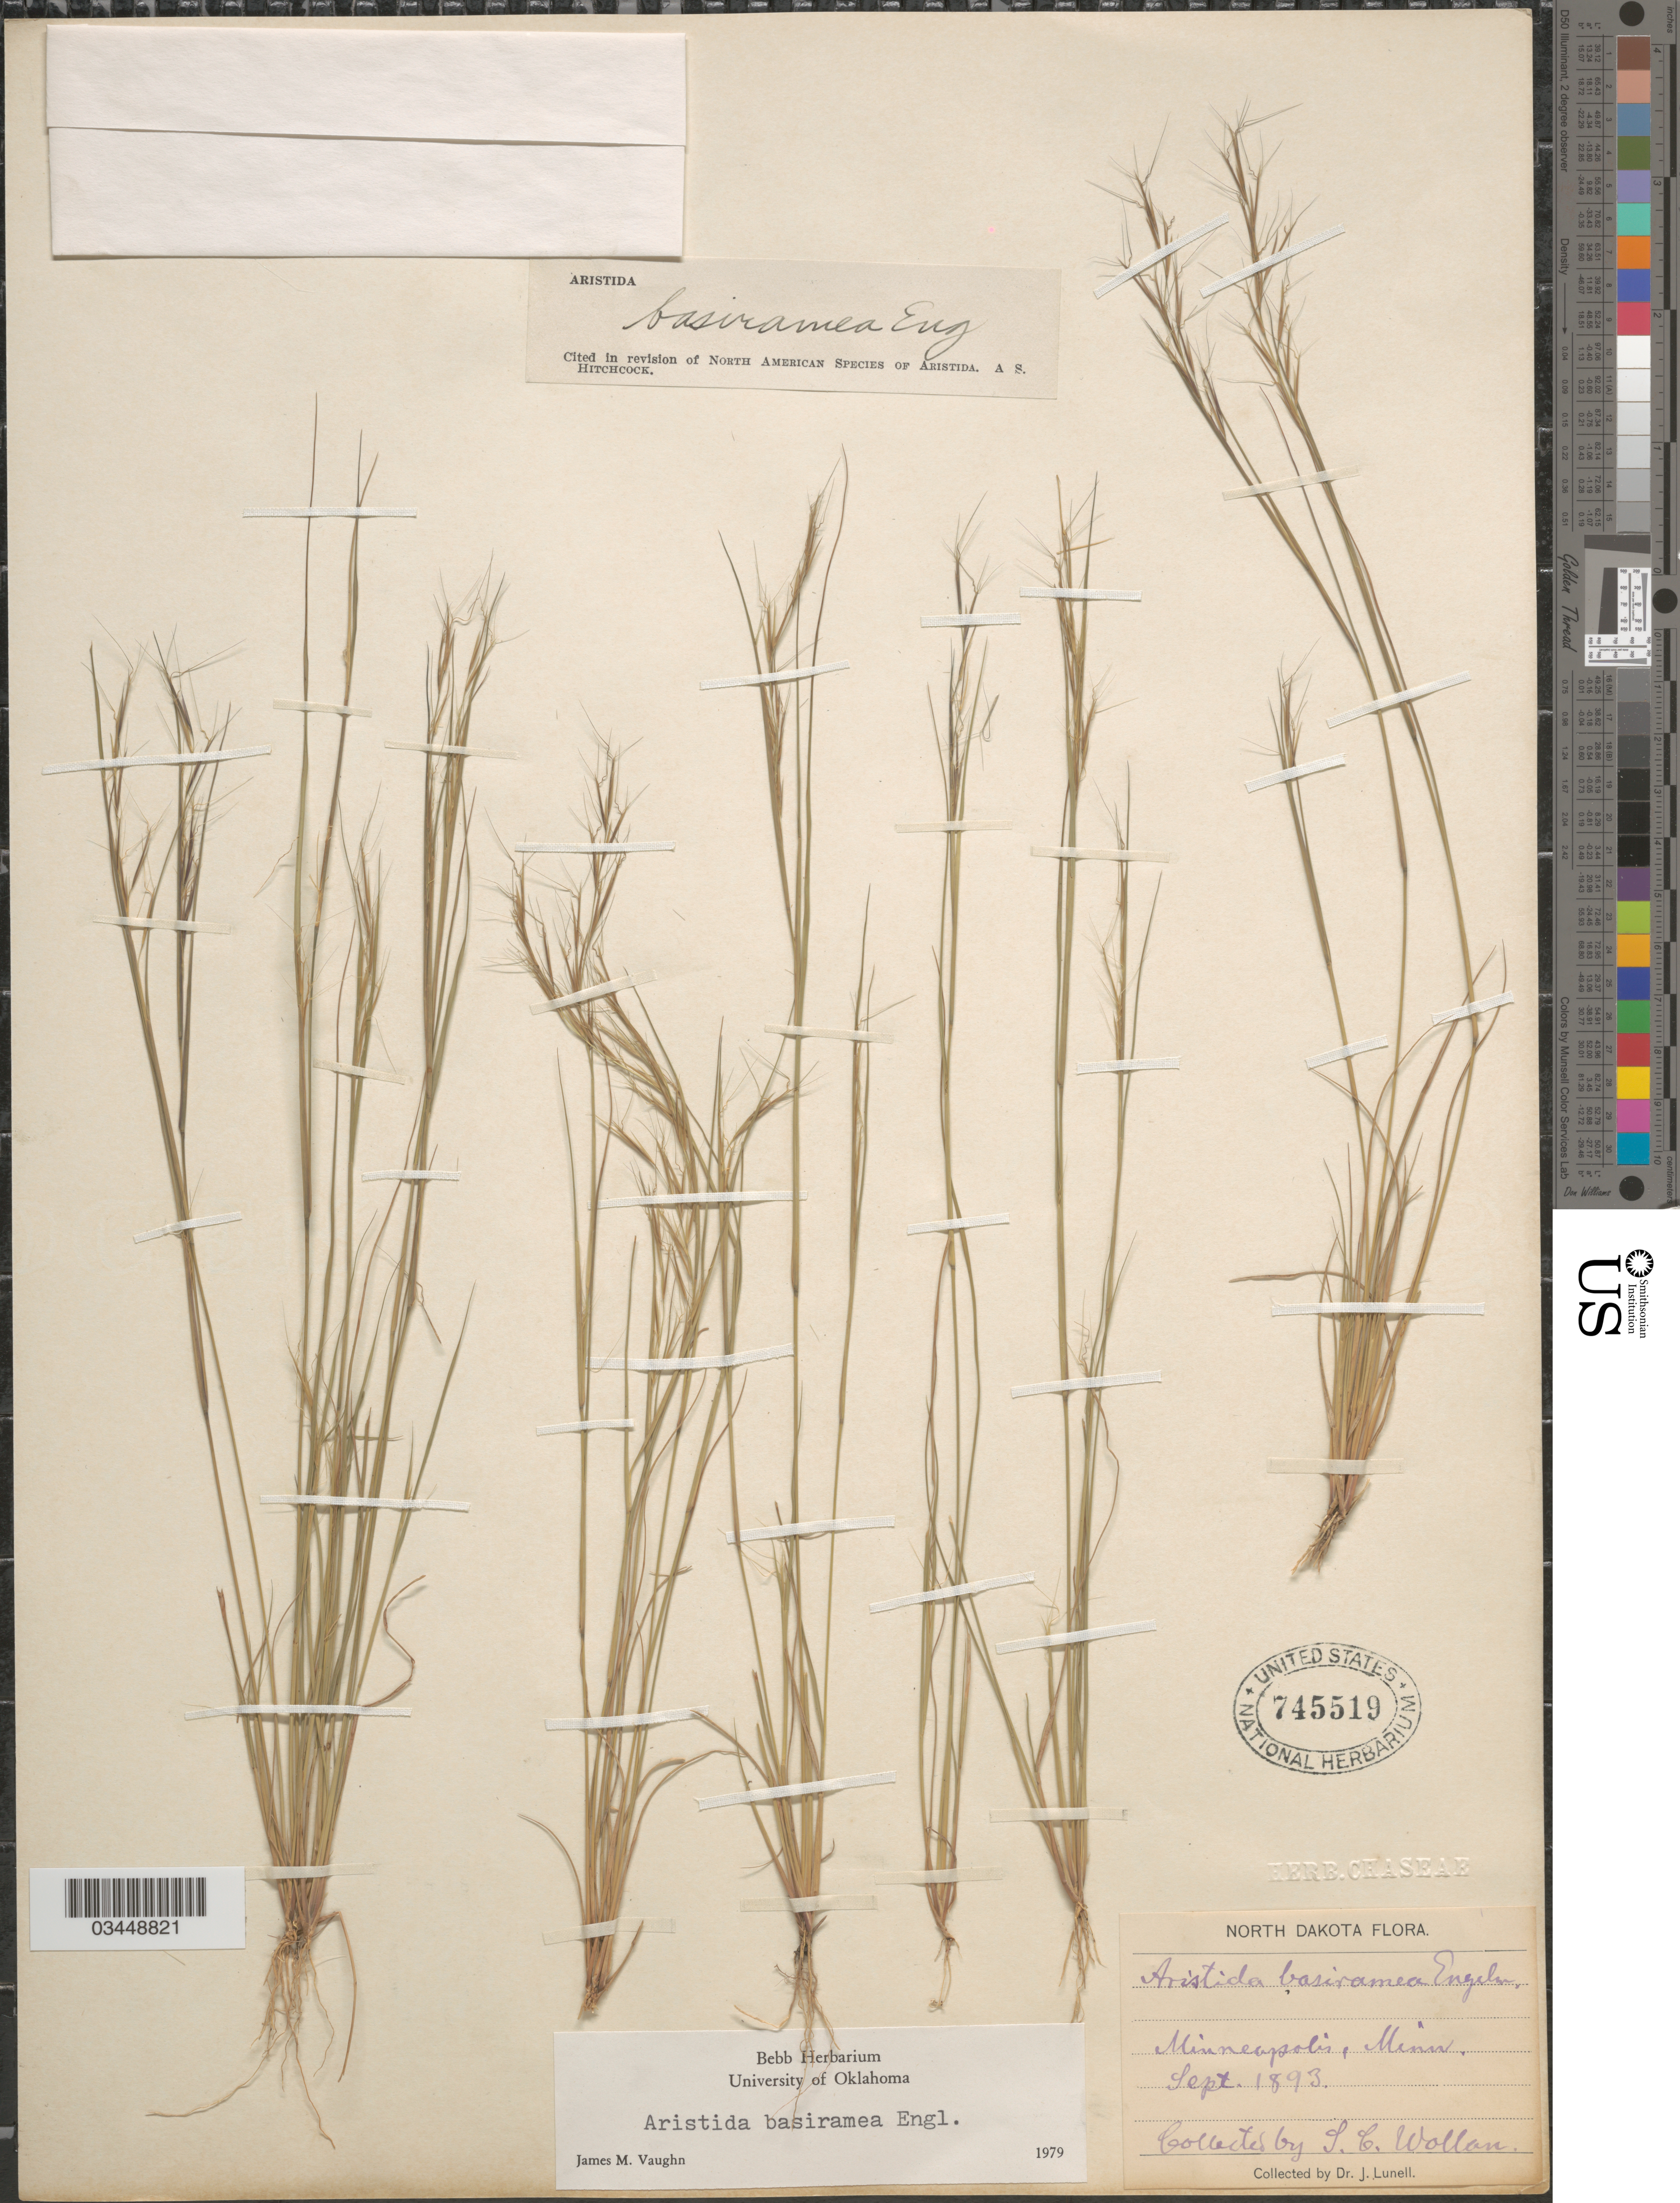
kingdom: Plantae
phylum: Tracheophyta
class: Liliopsida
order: Poales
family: Poaceae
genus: Aristida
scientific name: Aristida basiramea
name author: Engelm. ex Vasey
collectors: T. Wollan & J. Lunell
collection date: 1893-09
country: United States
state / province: Minnesota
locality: Minneapolis.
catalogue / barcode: US 745519